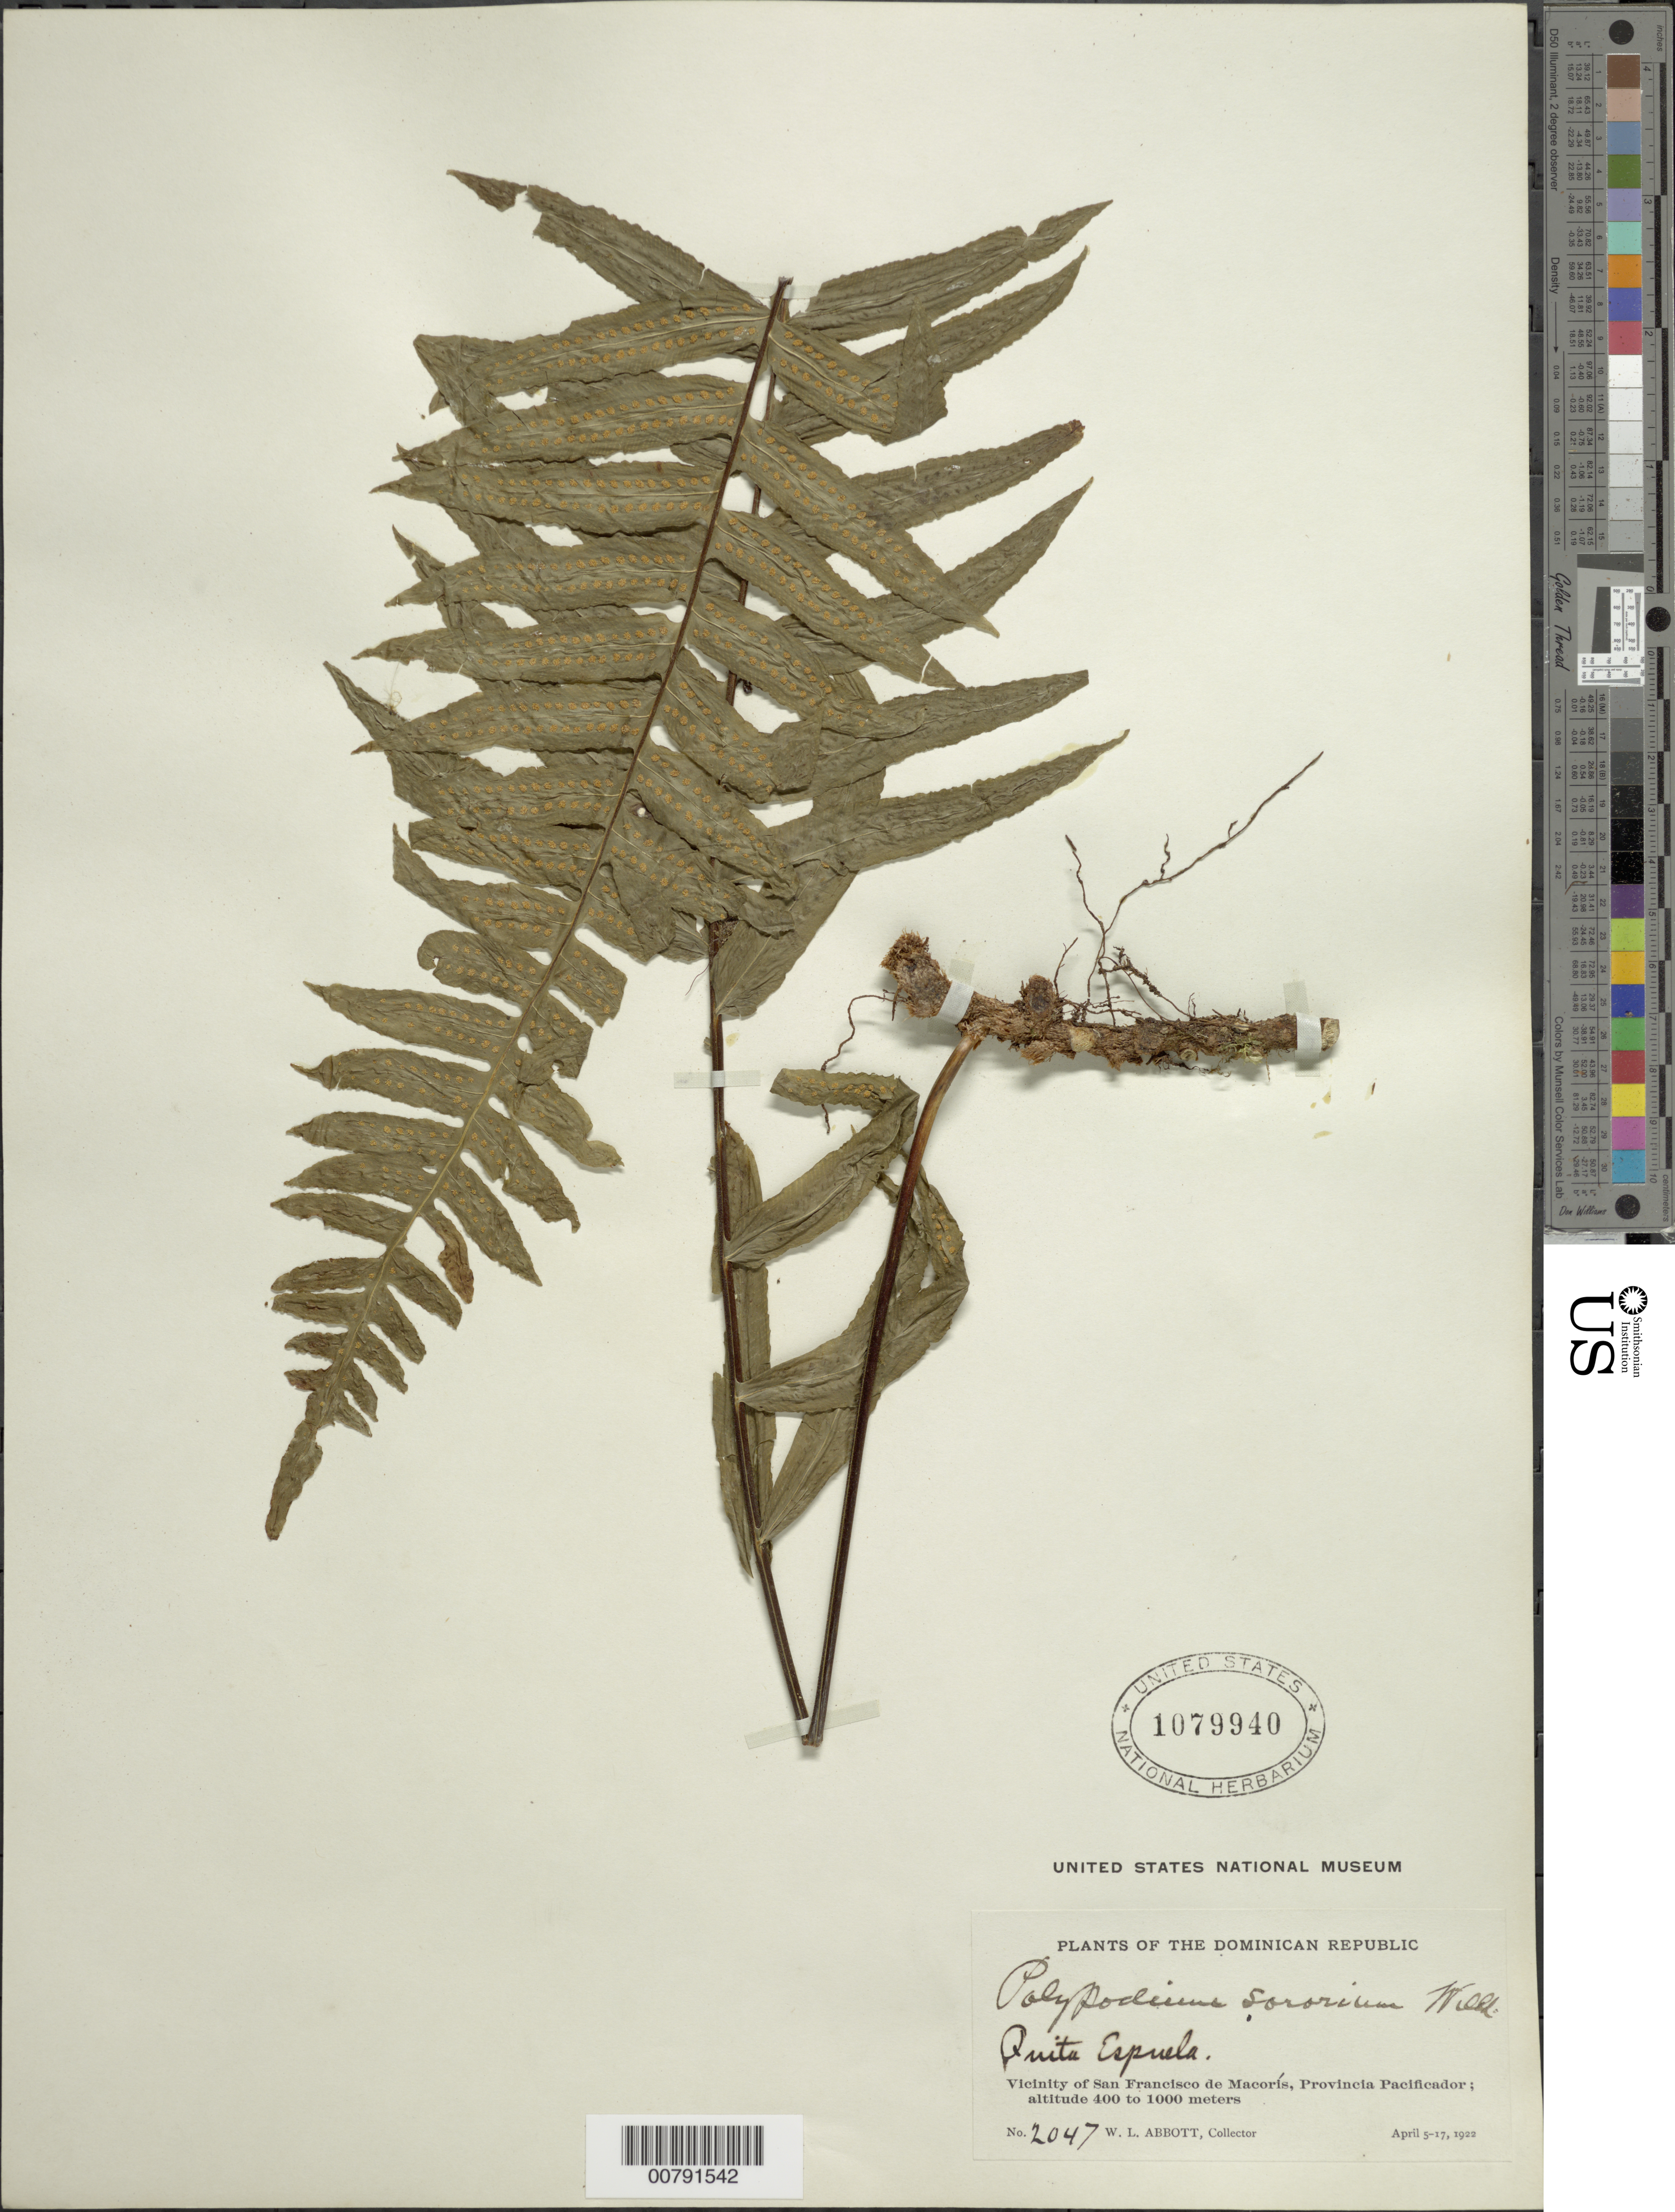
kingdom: Plantae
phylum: Tracheophyta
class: Polypodiopsida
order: Polypodiales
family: Polypodiaceae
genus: Polypodium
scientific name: Polypodium dulce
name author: Poir.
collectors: W. L. Abbott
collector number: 2047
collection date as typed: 05 Apr 1922 to 17 Apr 1922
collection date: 1922-04-05/1922-04-17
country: Dominican Republic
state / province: Duarte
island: Hispaniola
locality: San Francisdo de Macorís vicinity, Quita Espuela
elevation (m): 400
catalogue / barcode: US 1079940